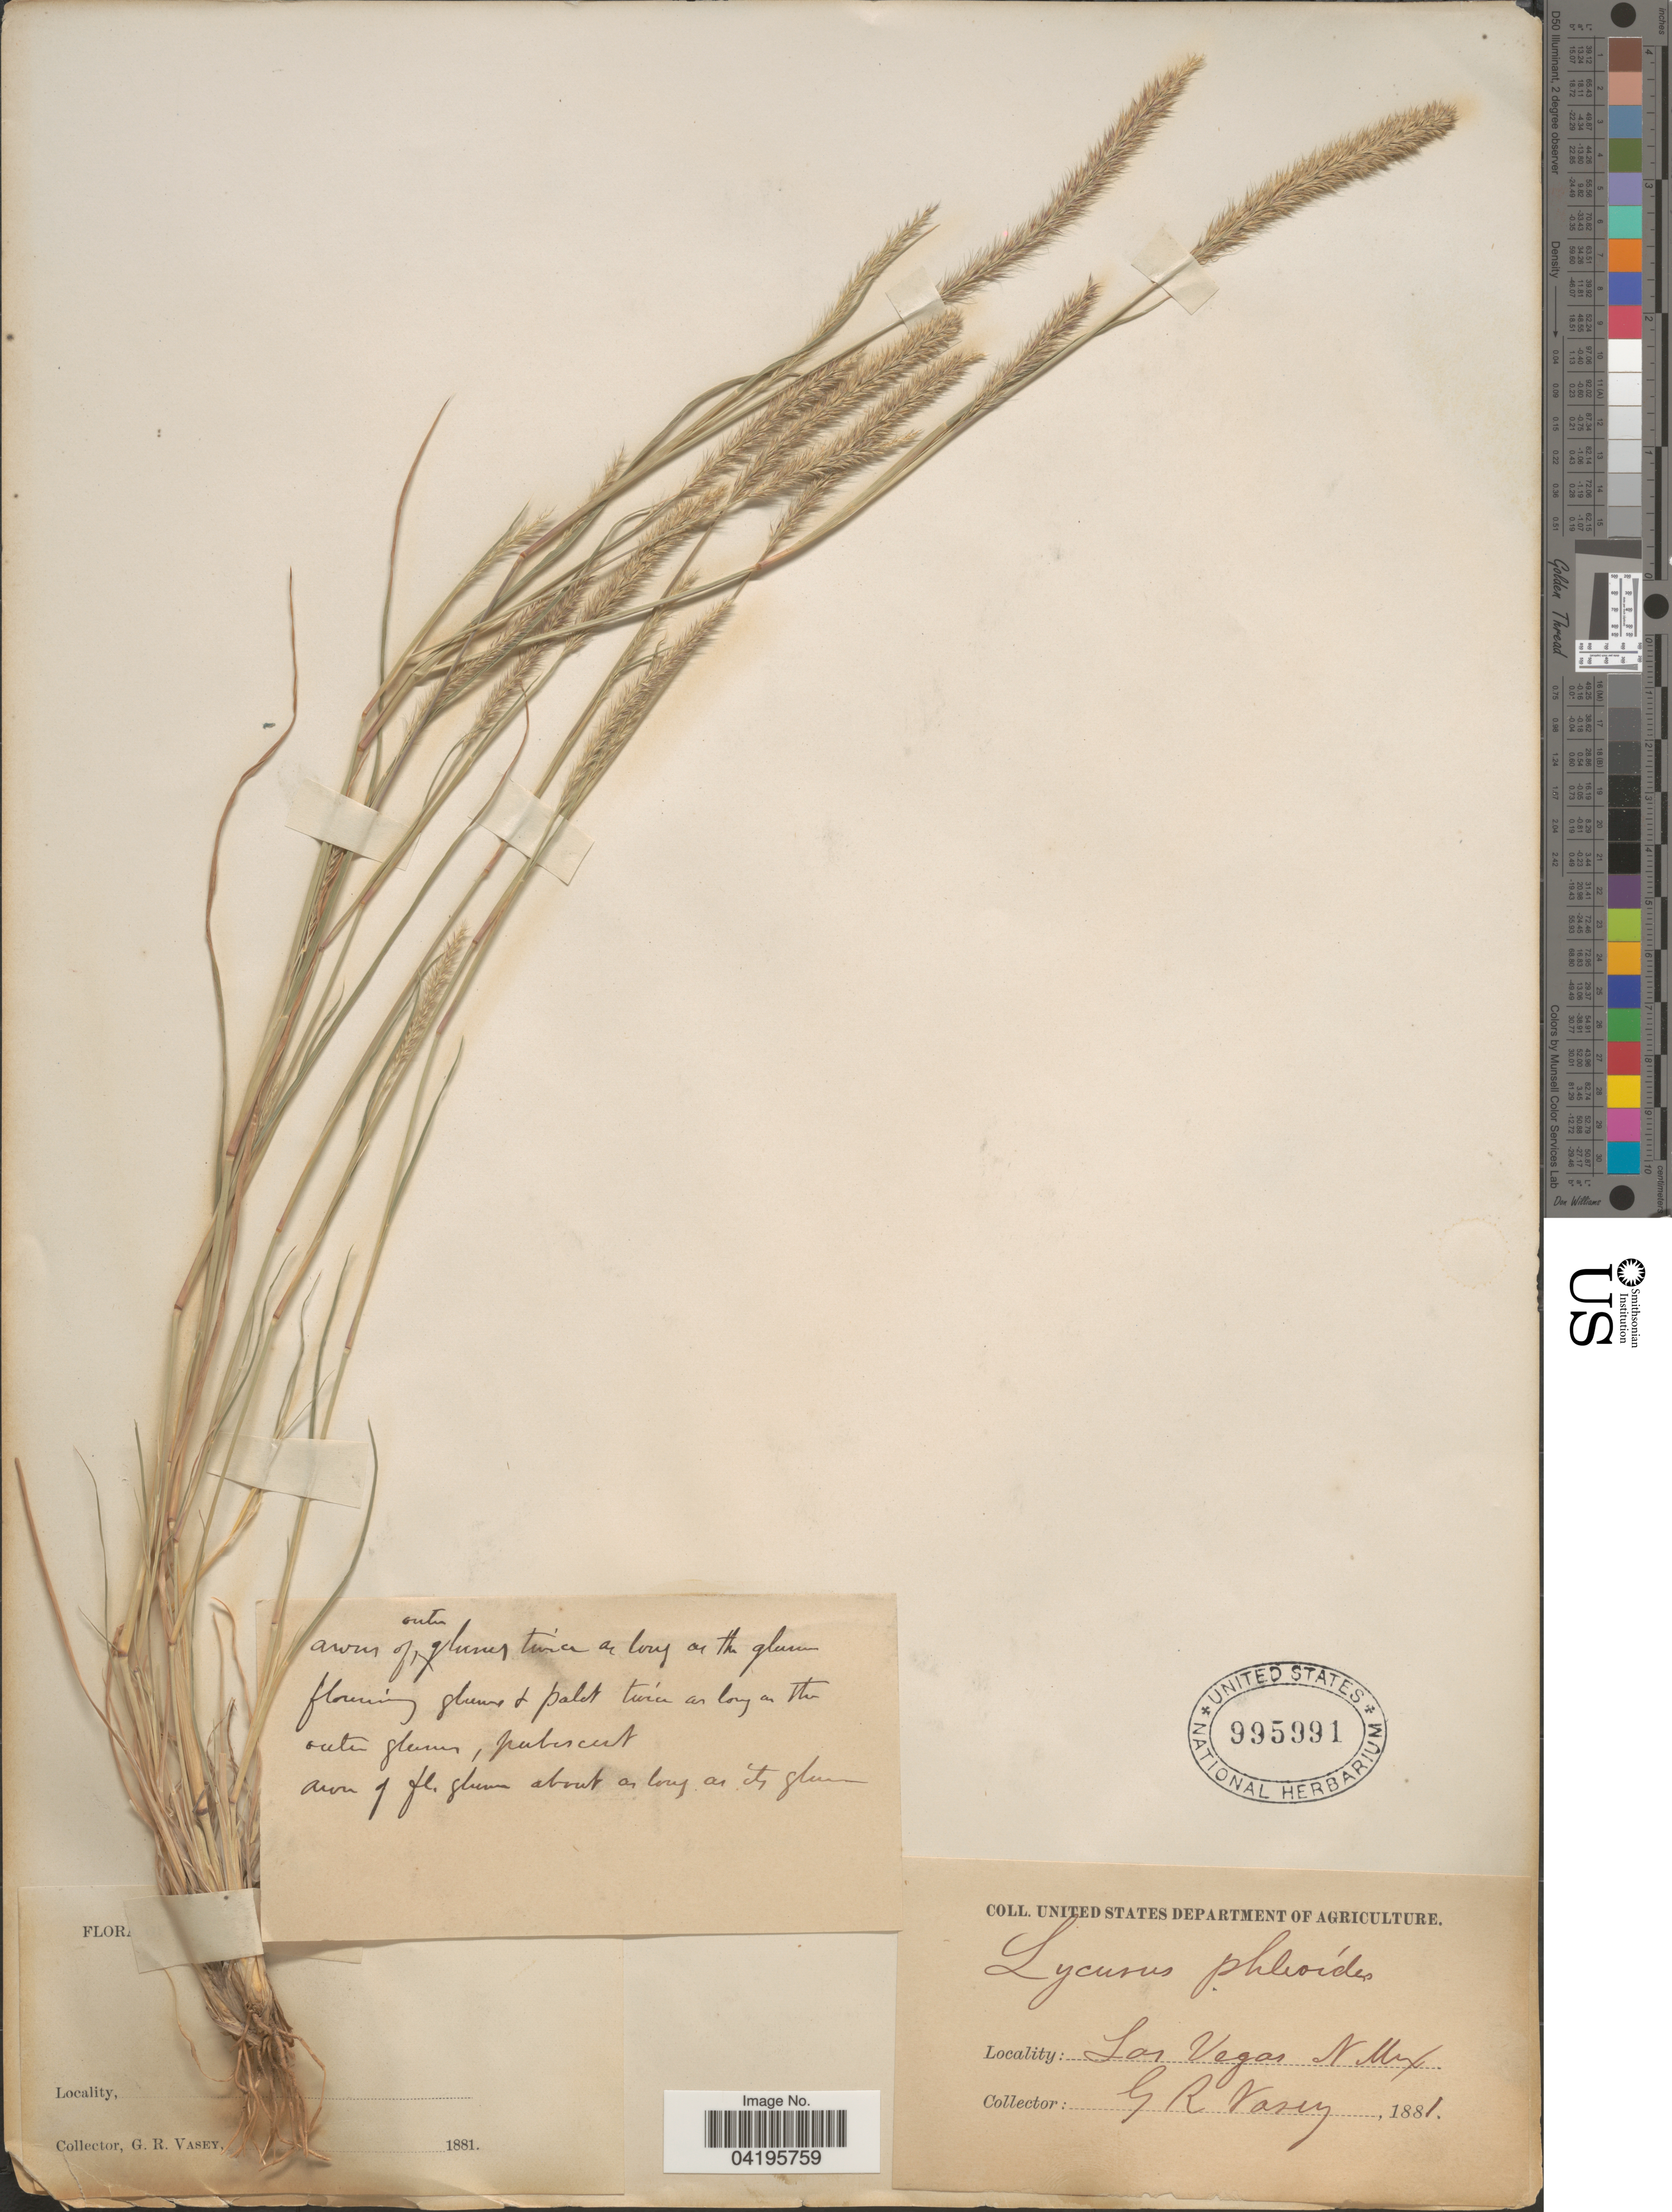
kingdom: Plantae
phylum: Tracheophyta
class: Liliopsida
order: Poales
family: Poaceae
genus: Muhlenbergia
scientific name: Muhlenbergia phleoides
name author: (Kunth) Columbus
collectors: G. R. Vasey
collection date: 1881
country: United States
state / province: New Mexico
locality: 0Las Vegas.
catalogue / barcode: US 995991